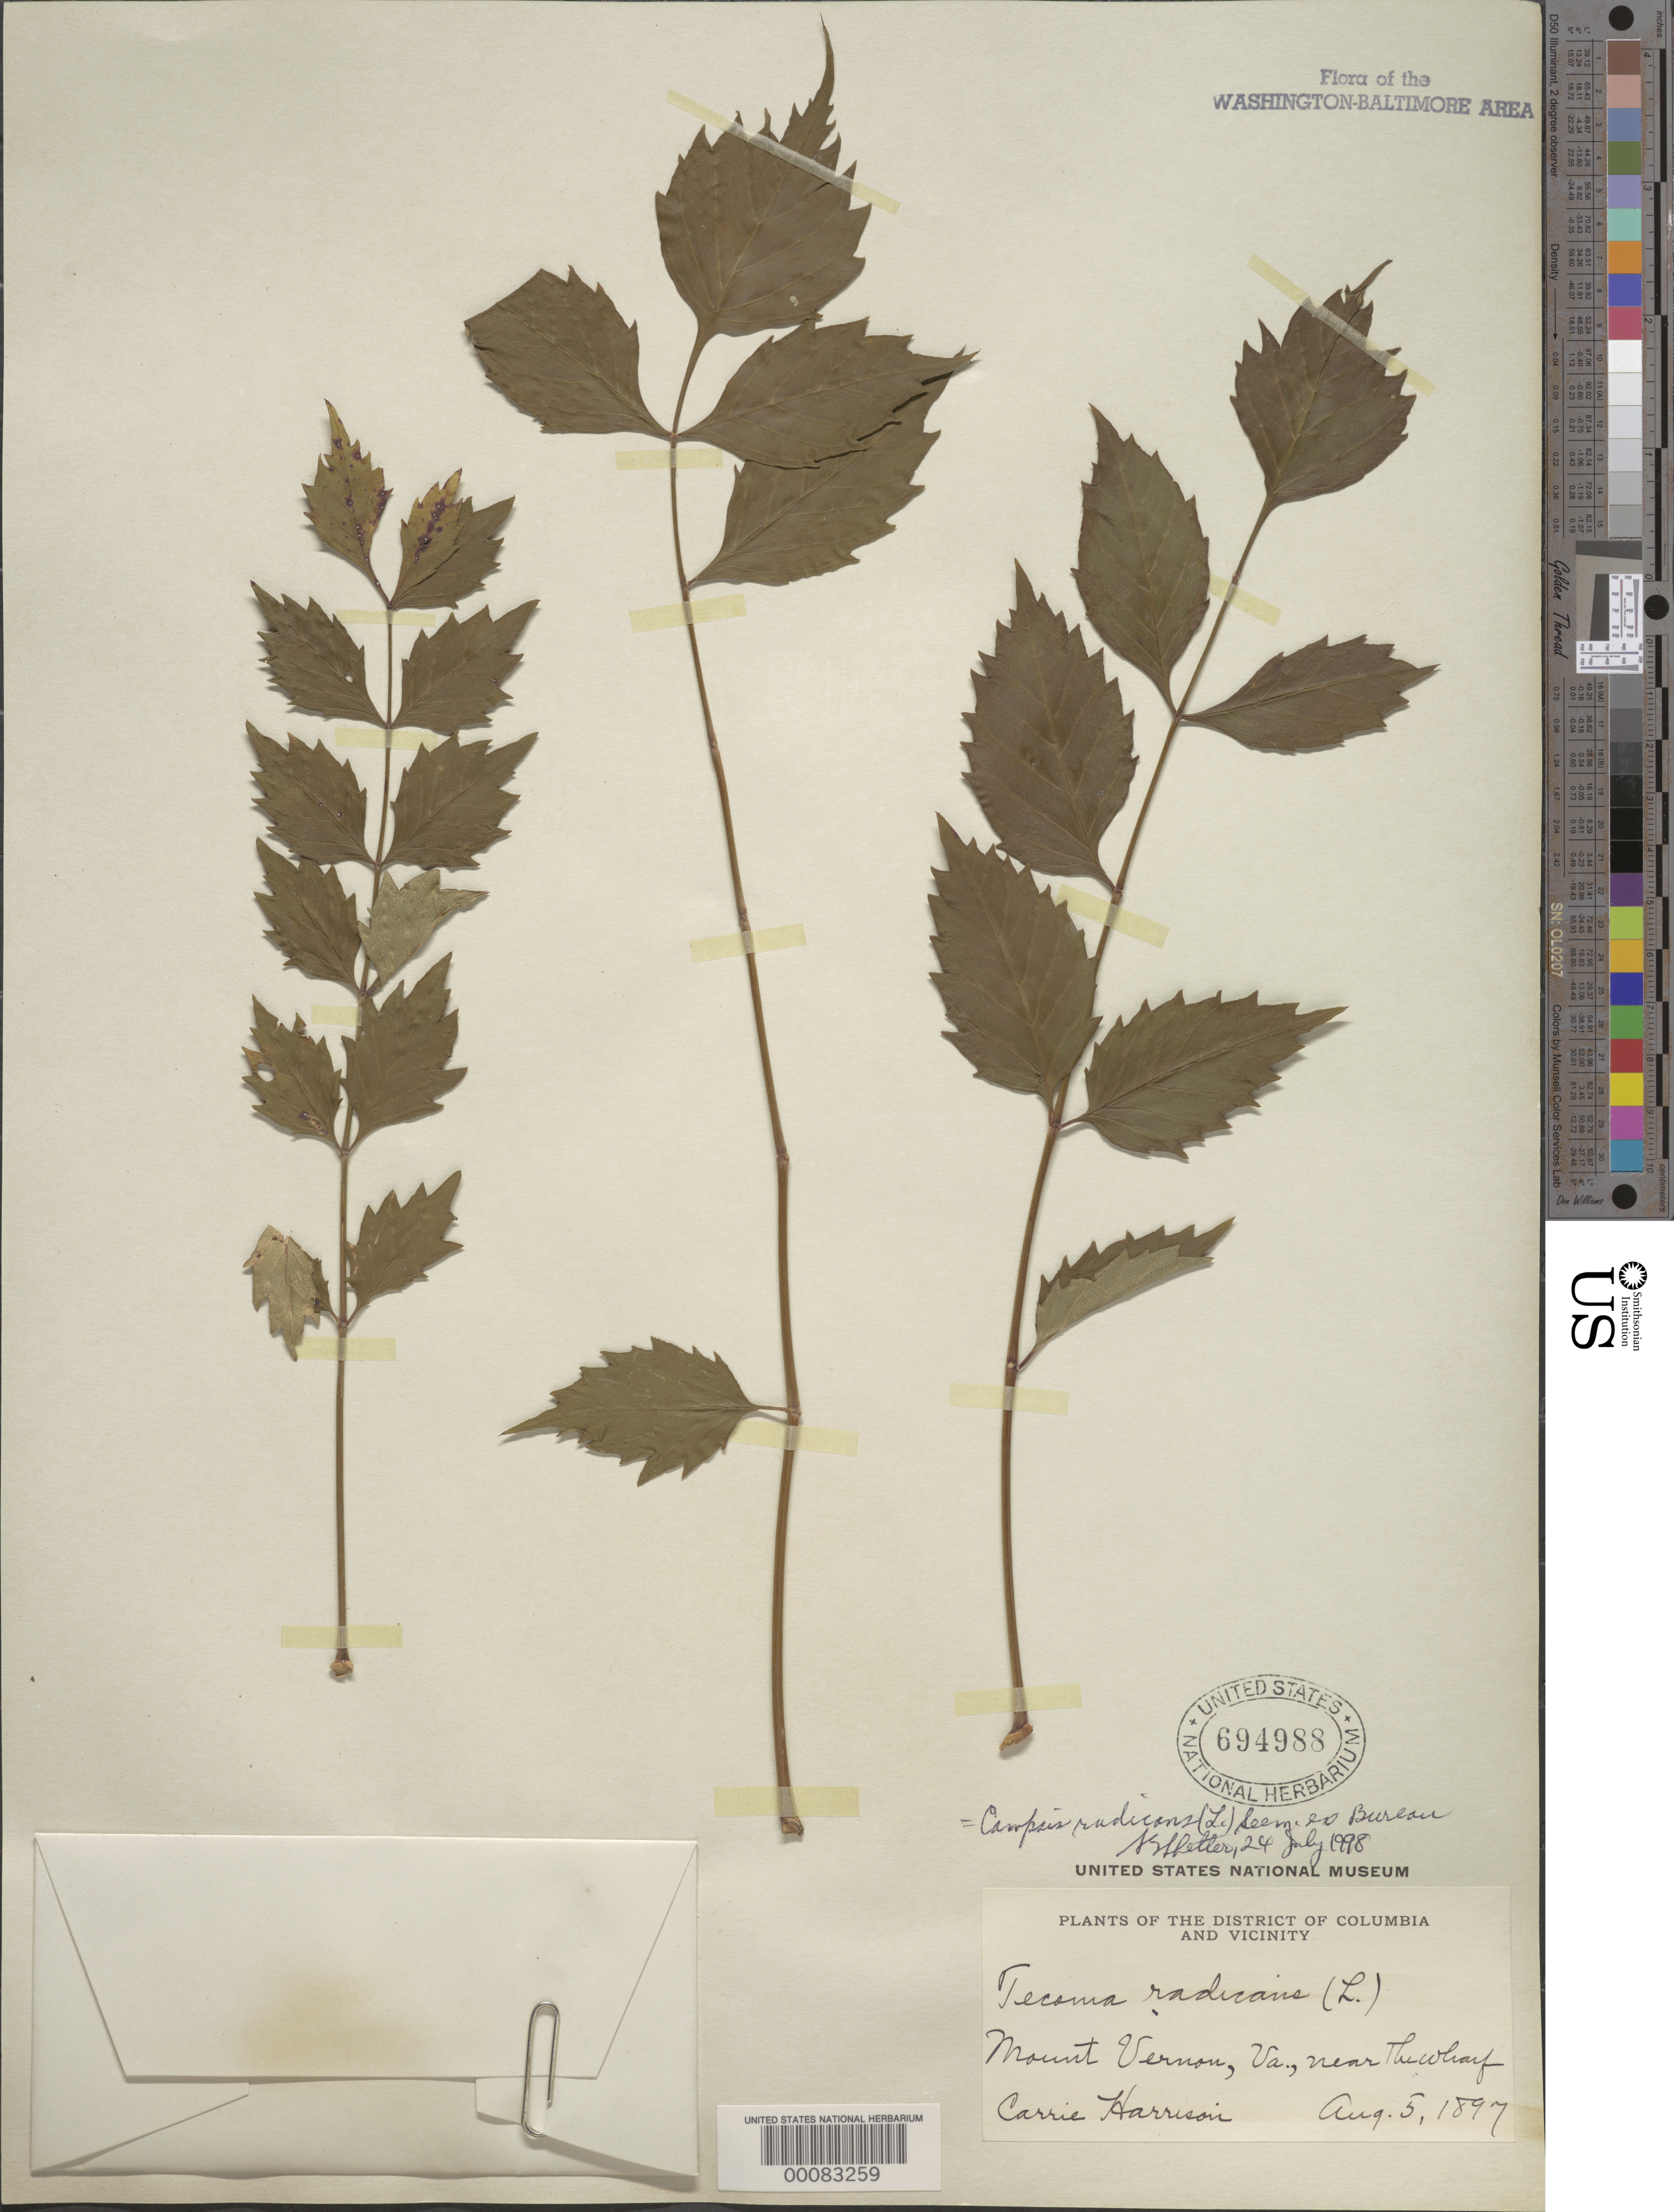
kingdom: Plantae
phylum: Tracheophyta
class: Magnoliopsida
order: Lamiales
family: Bignoniaceae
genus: Campsis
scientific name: Campsis radicans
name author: (L.) Seem.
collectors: C. Harrison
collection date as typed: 05 Aug 1897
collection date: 1897-08-05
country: United States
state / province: Virginia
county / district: Fairfax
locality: Mount Vernon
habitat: Near wharf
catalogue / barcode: US 694988